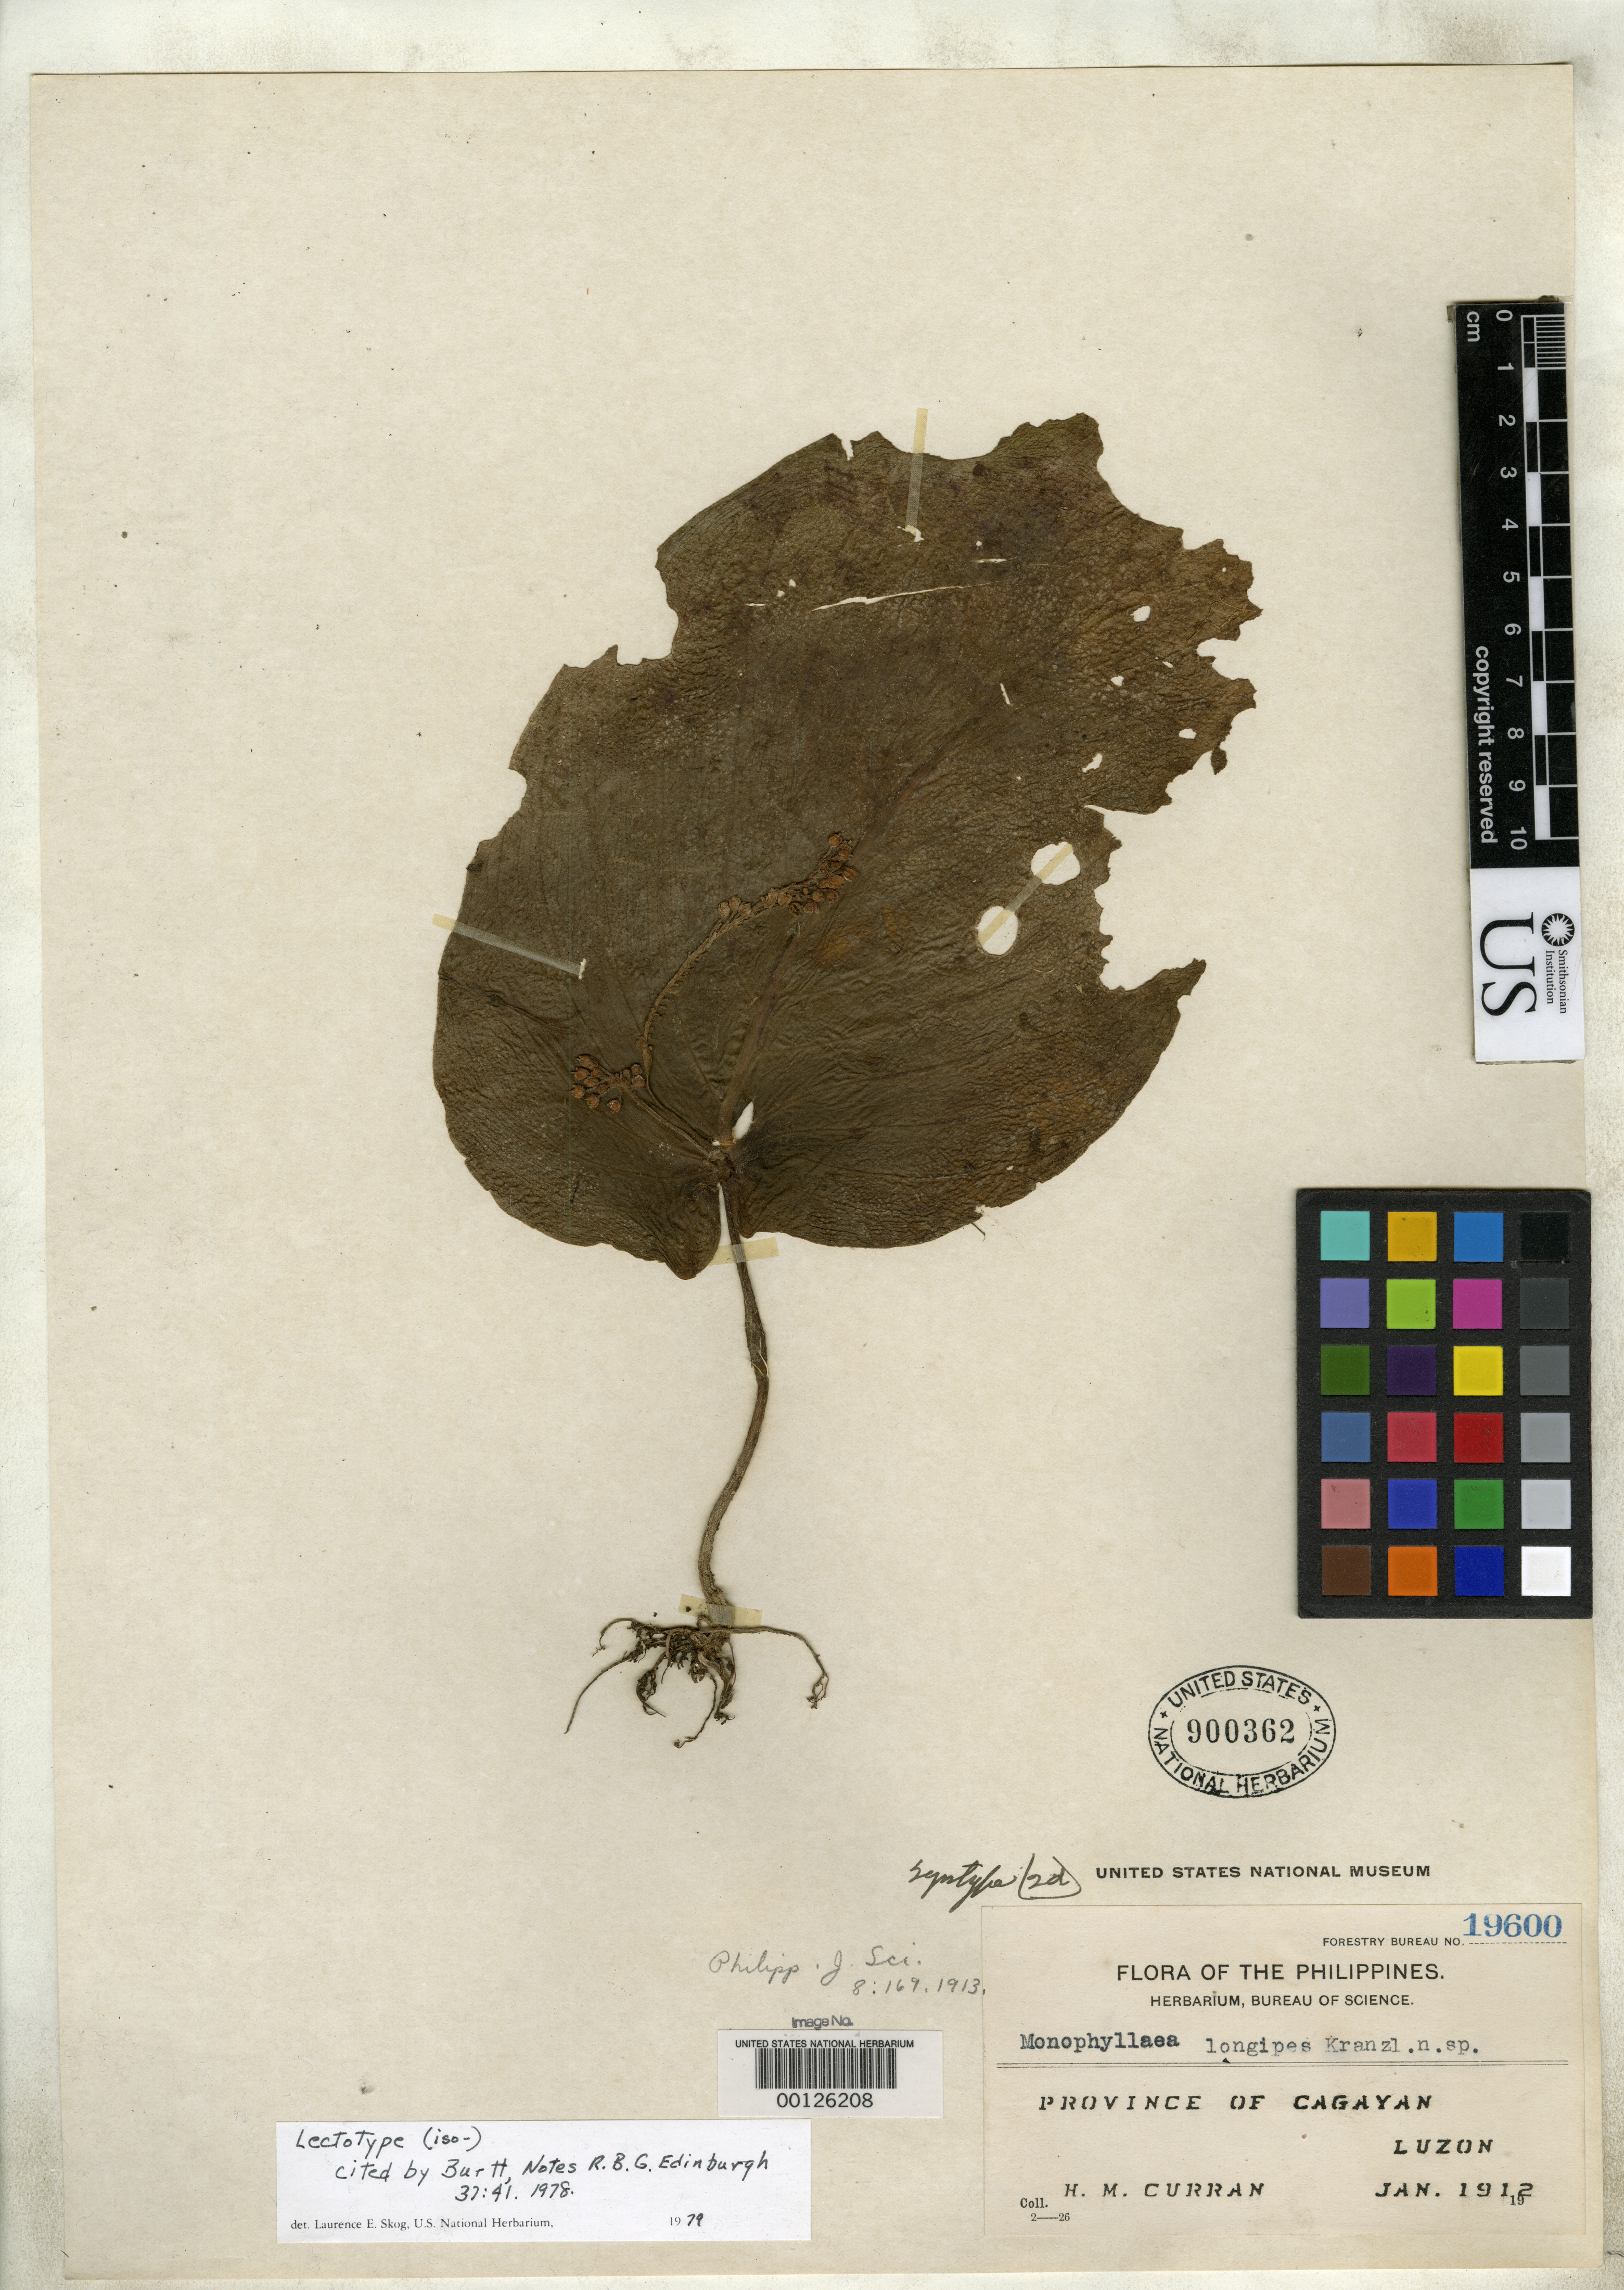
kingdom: Plantae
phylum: Tracheophyta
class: Magnoliopsida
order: Lamiales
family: Gesneriaceae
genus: Monophyllaea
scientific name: Monophyllaea longipes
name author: Kraenzl.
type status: Isolectotype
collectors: H. M. Curran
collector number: Bur. Sci. 19600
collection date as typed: Jan 1912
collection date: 1912-01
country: Philippines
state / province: Cagayan Valley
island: Luzon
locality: Cagayan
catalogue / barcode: US 900362